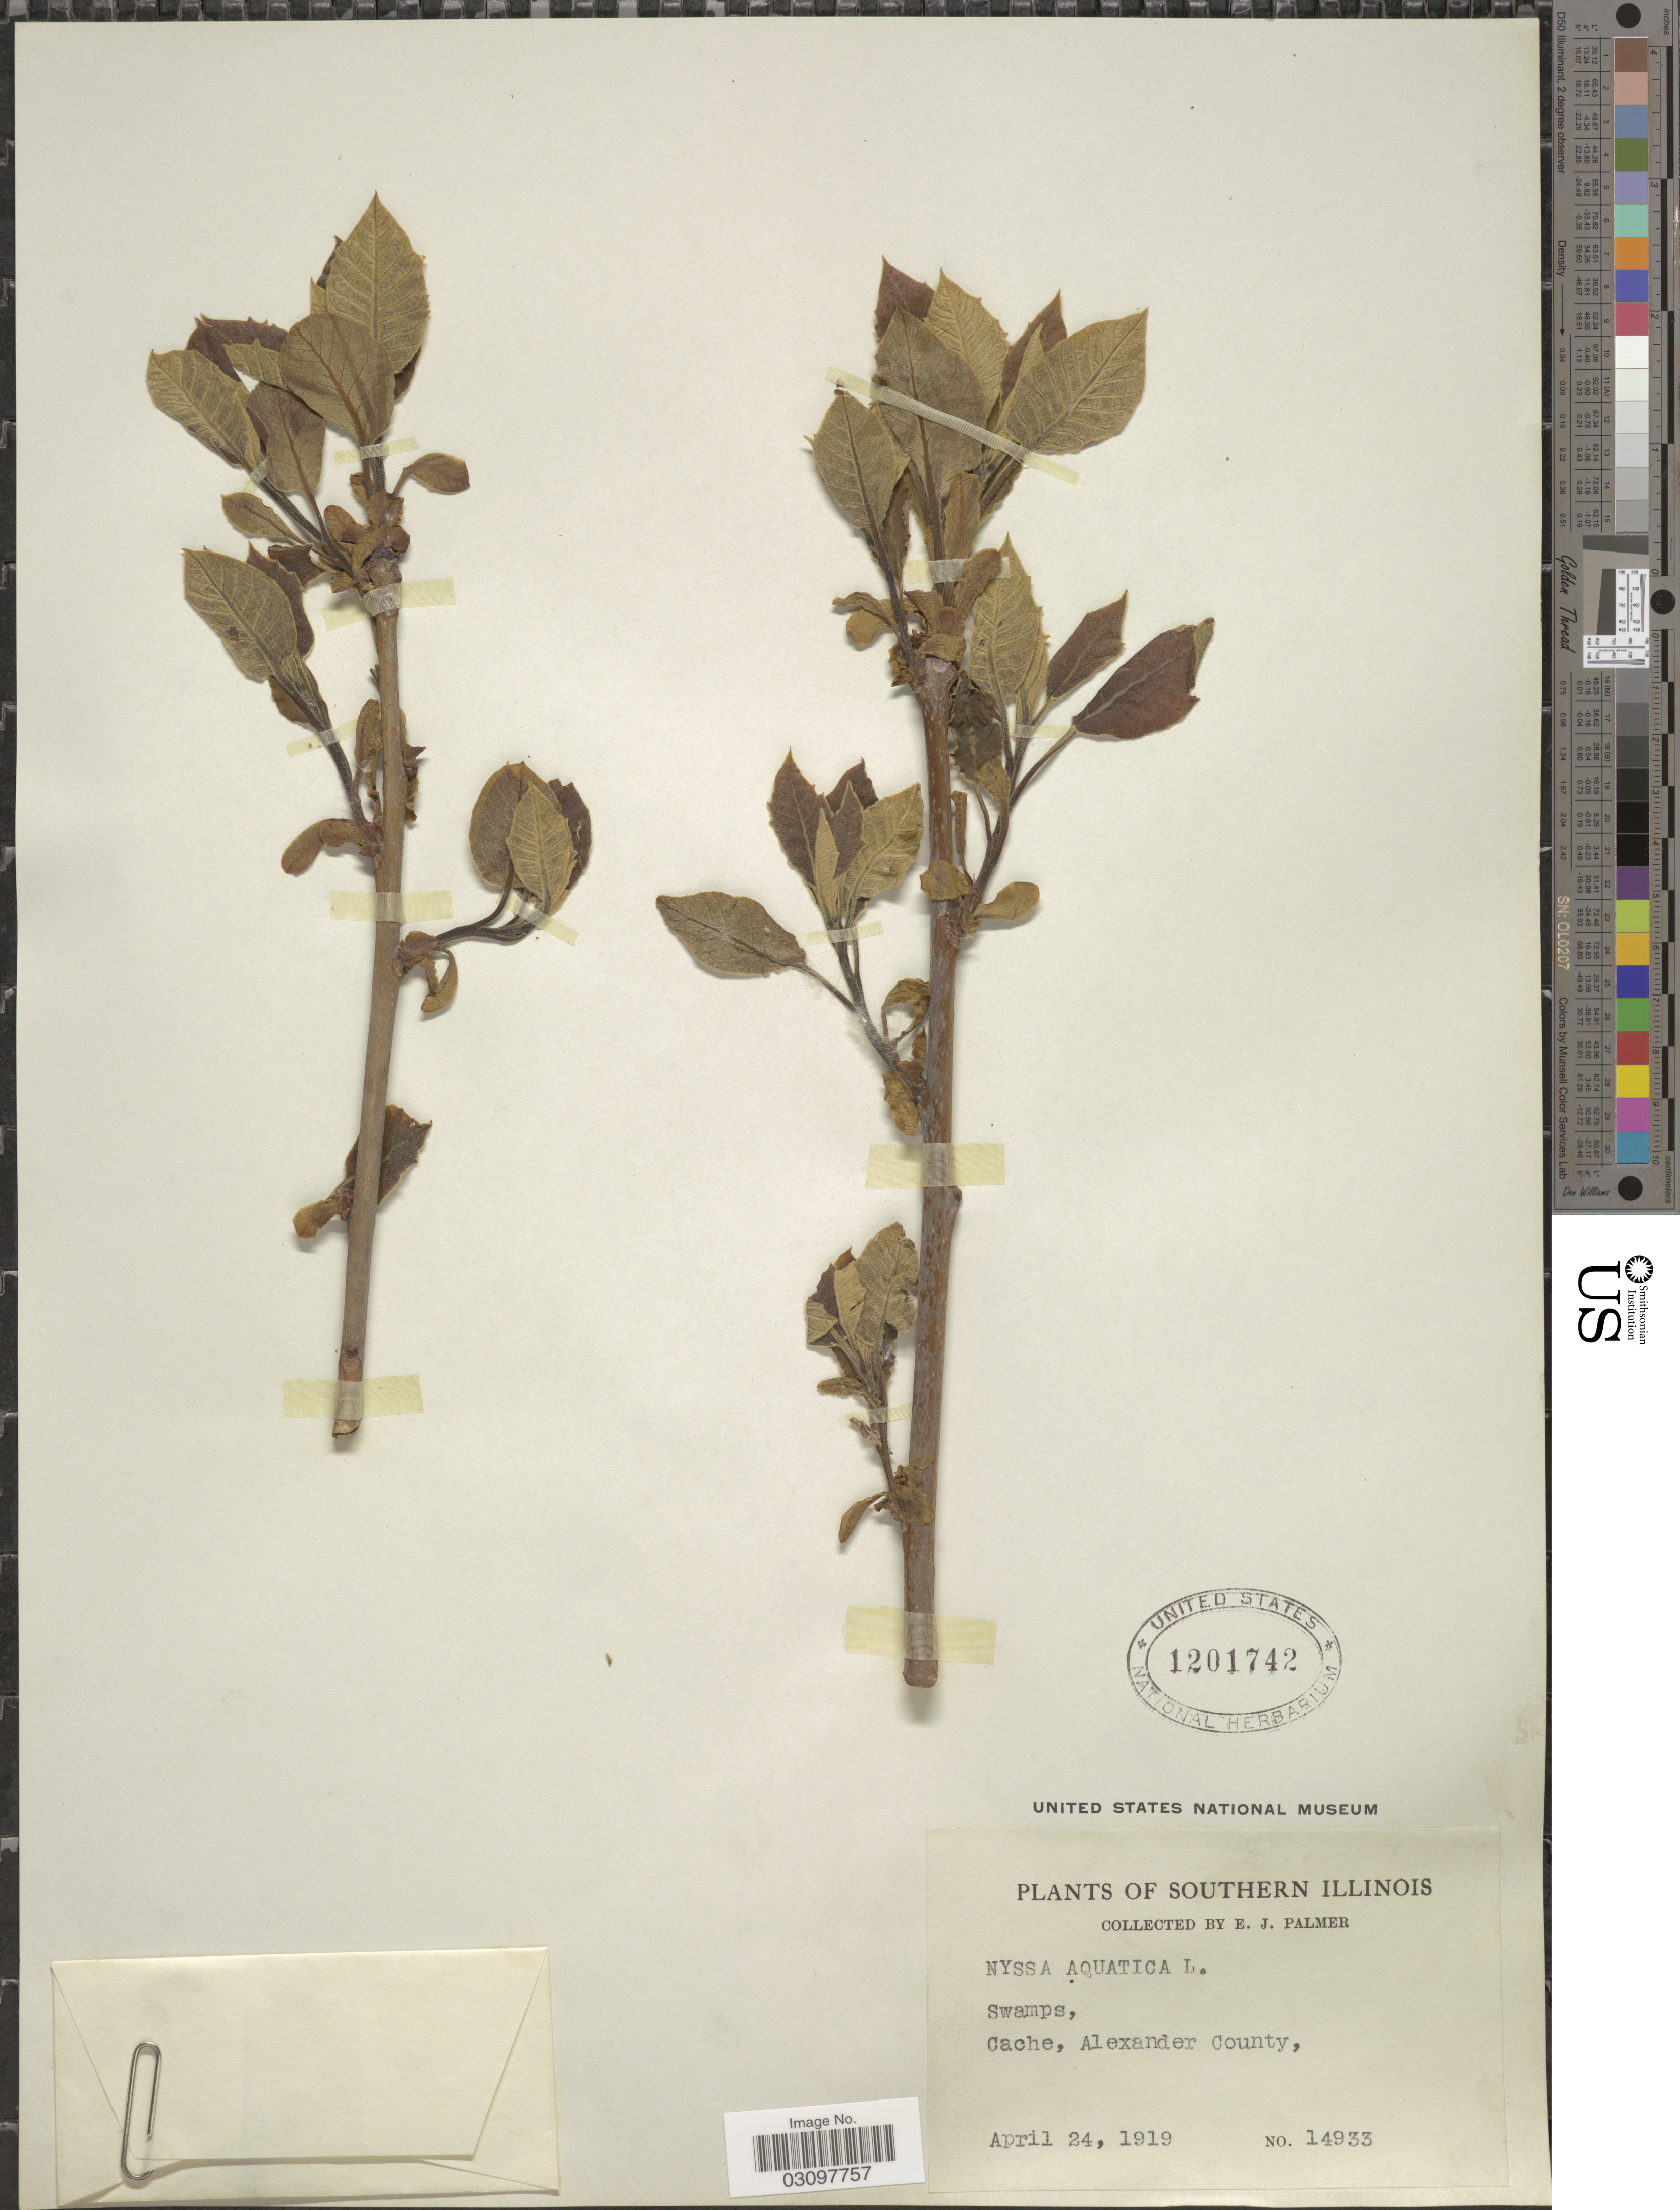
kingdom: Plantae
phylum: Tracheophyta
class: Magnoliopsida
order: Cornales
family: Nyssaceae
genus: Nyssa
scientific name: Nyssa aquatica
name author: L.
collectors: E. J. Palmer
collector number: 14933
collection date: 1919-04-24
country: United States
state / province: Illinois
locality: Southern Illinois. Cache, Alexander County.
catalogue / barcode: US 1201742